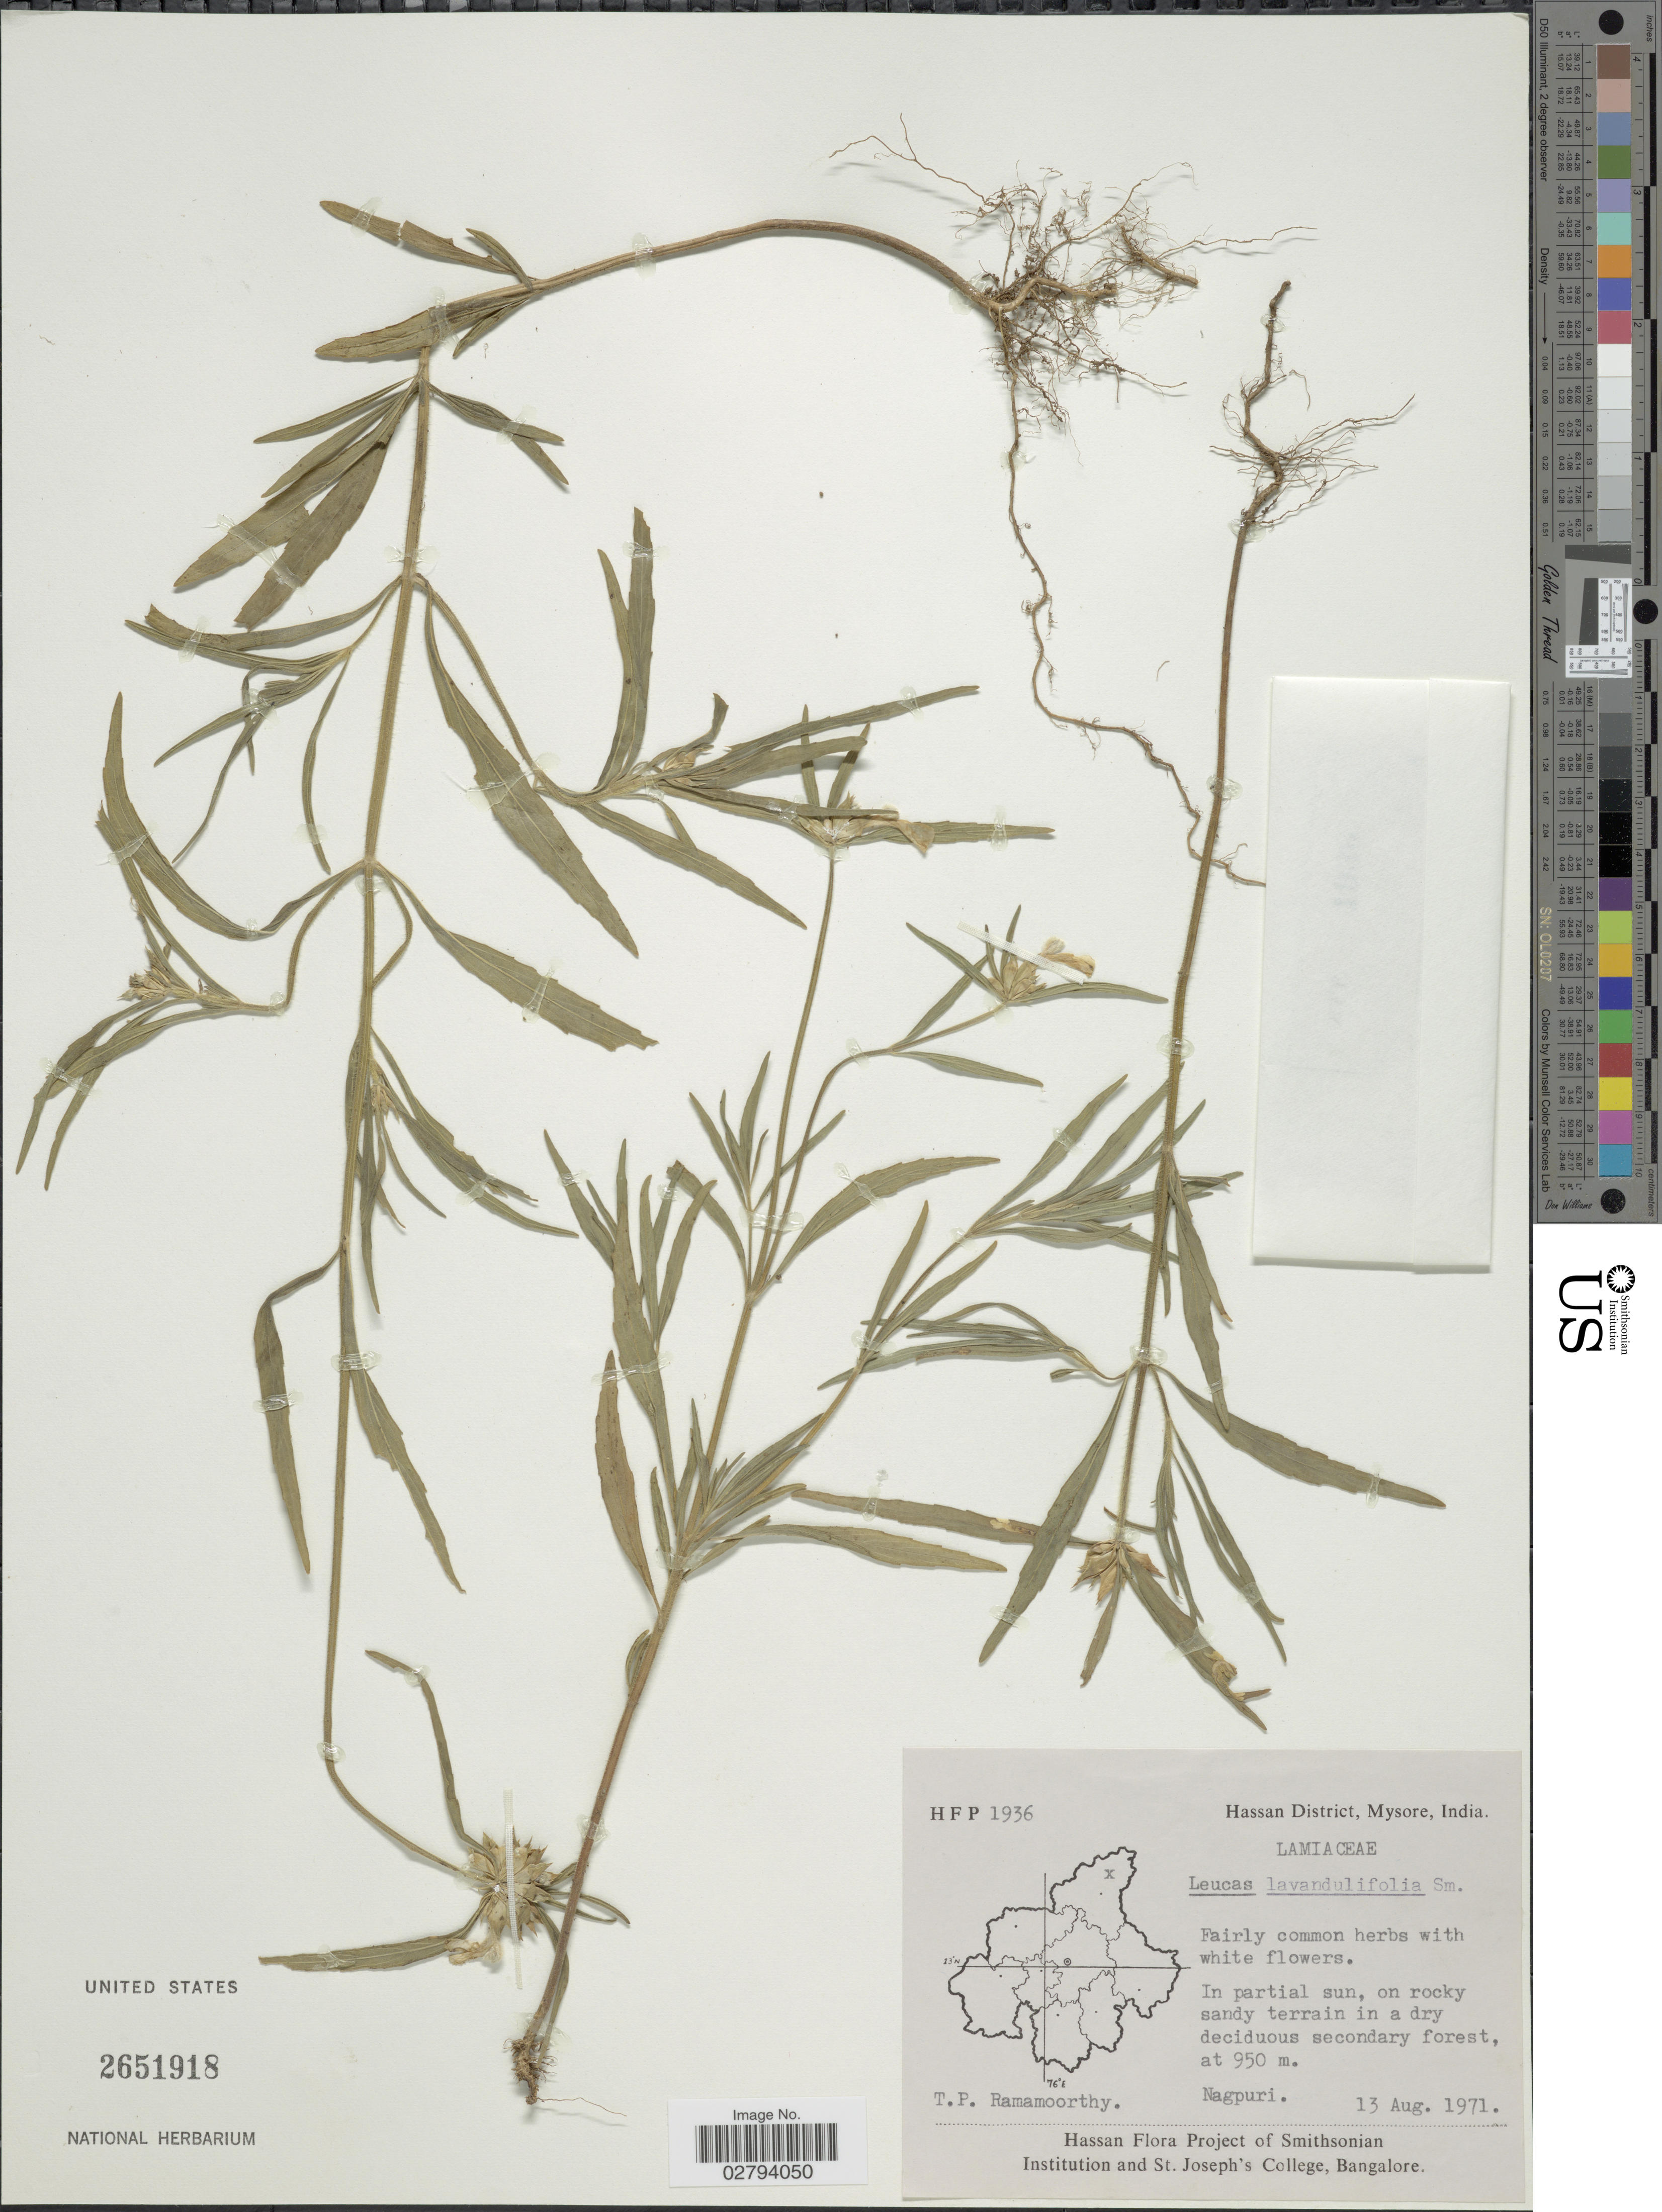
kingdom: Plantae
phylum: Tracheophyta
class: Magnoliopsida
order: Lamiales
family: Lamiaceae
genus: Leucas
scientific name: Leucas linifolia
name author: (A. Roth) Spreng.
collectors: T. P. Ramamoorthy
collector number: H F P 1936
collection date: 1971-08-13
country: India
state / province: Karnataka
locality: Hassan District, Mysore, India, Nagpuri.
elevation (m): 950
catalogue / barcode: US 2651918